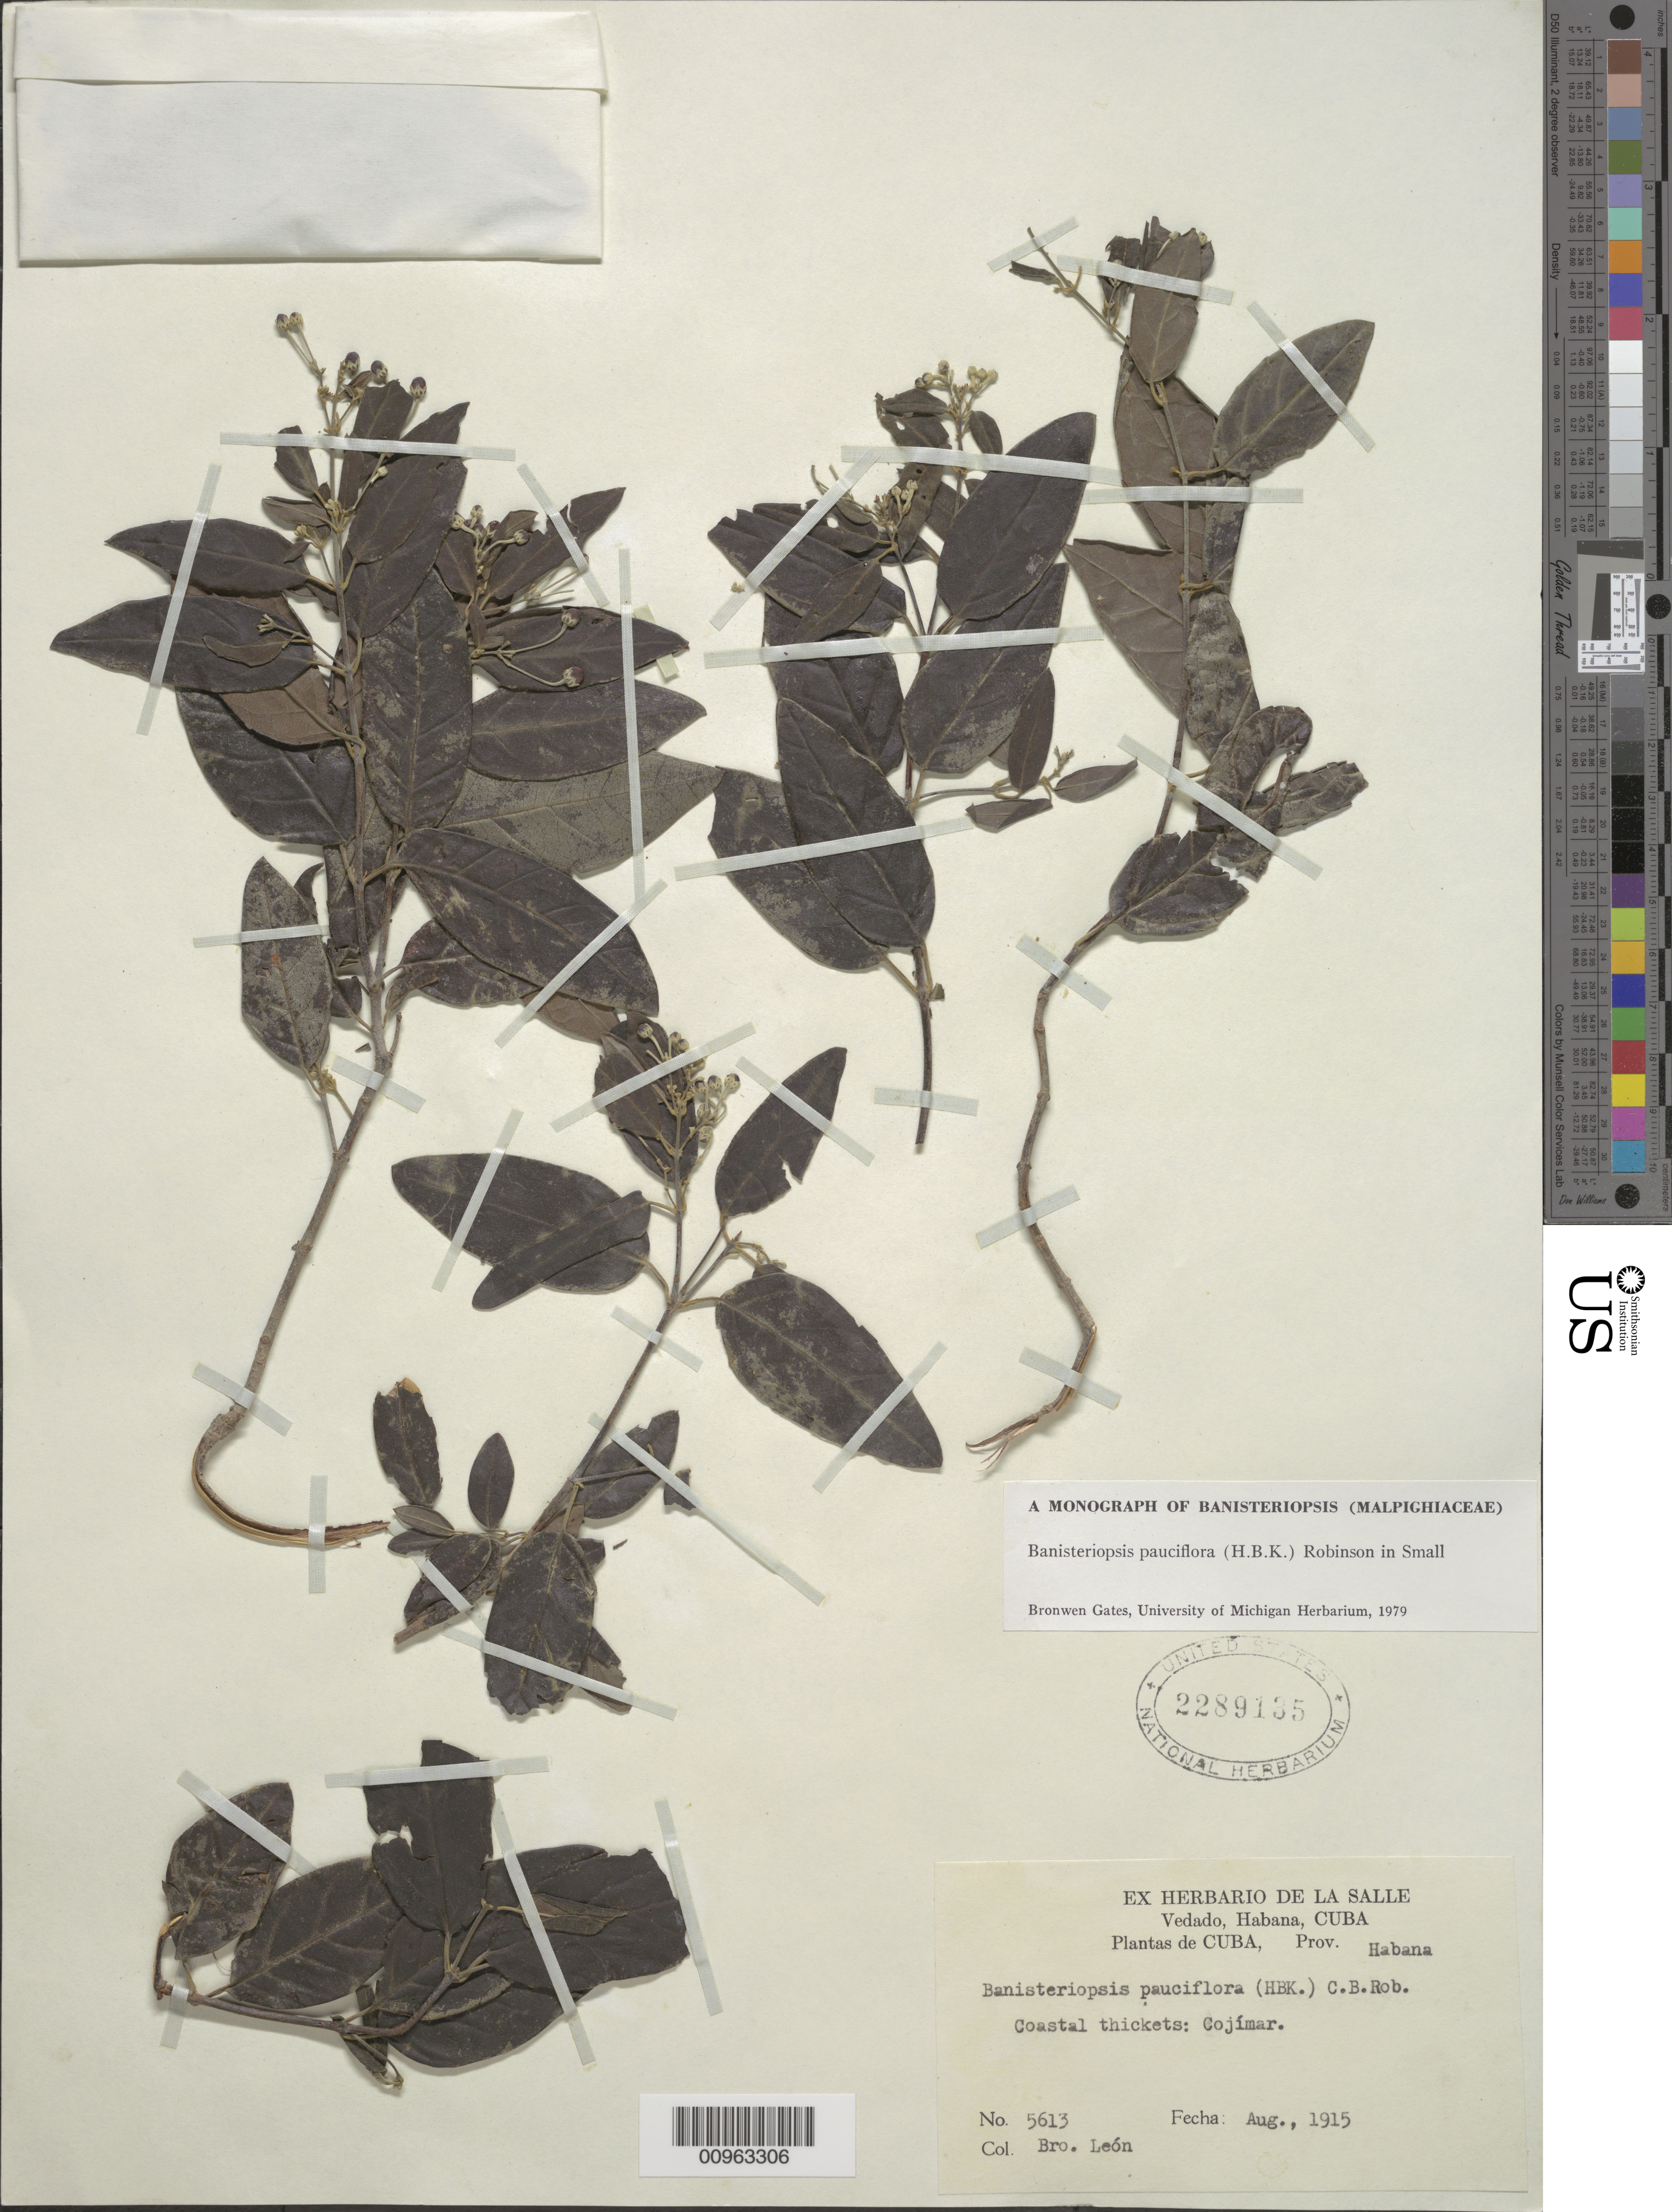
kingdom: Plantae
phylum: Tracheophyta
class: Magnoliopsida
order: Malpighiales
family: Malpighiaceae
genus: Banisteriopsis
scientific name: Banisteriopsis pauciflora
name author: (Kunth) C.B. Rob.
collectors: Bro. León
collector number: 5613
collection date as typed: Aug 1915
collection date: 1915-08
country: Cuba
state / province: La Habana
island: Cuba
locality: Cojímar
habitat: Coastal thickets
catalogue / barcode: US 2289135